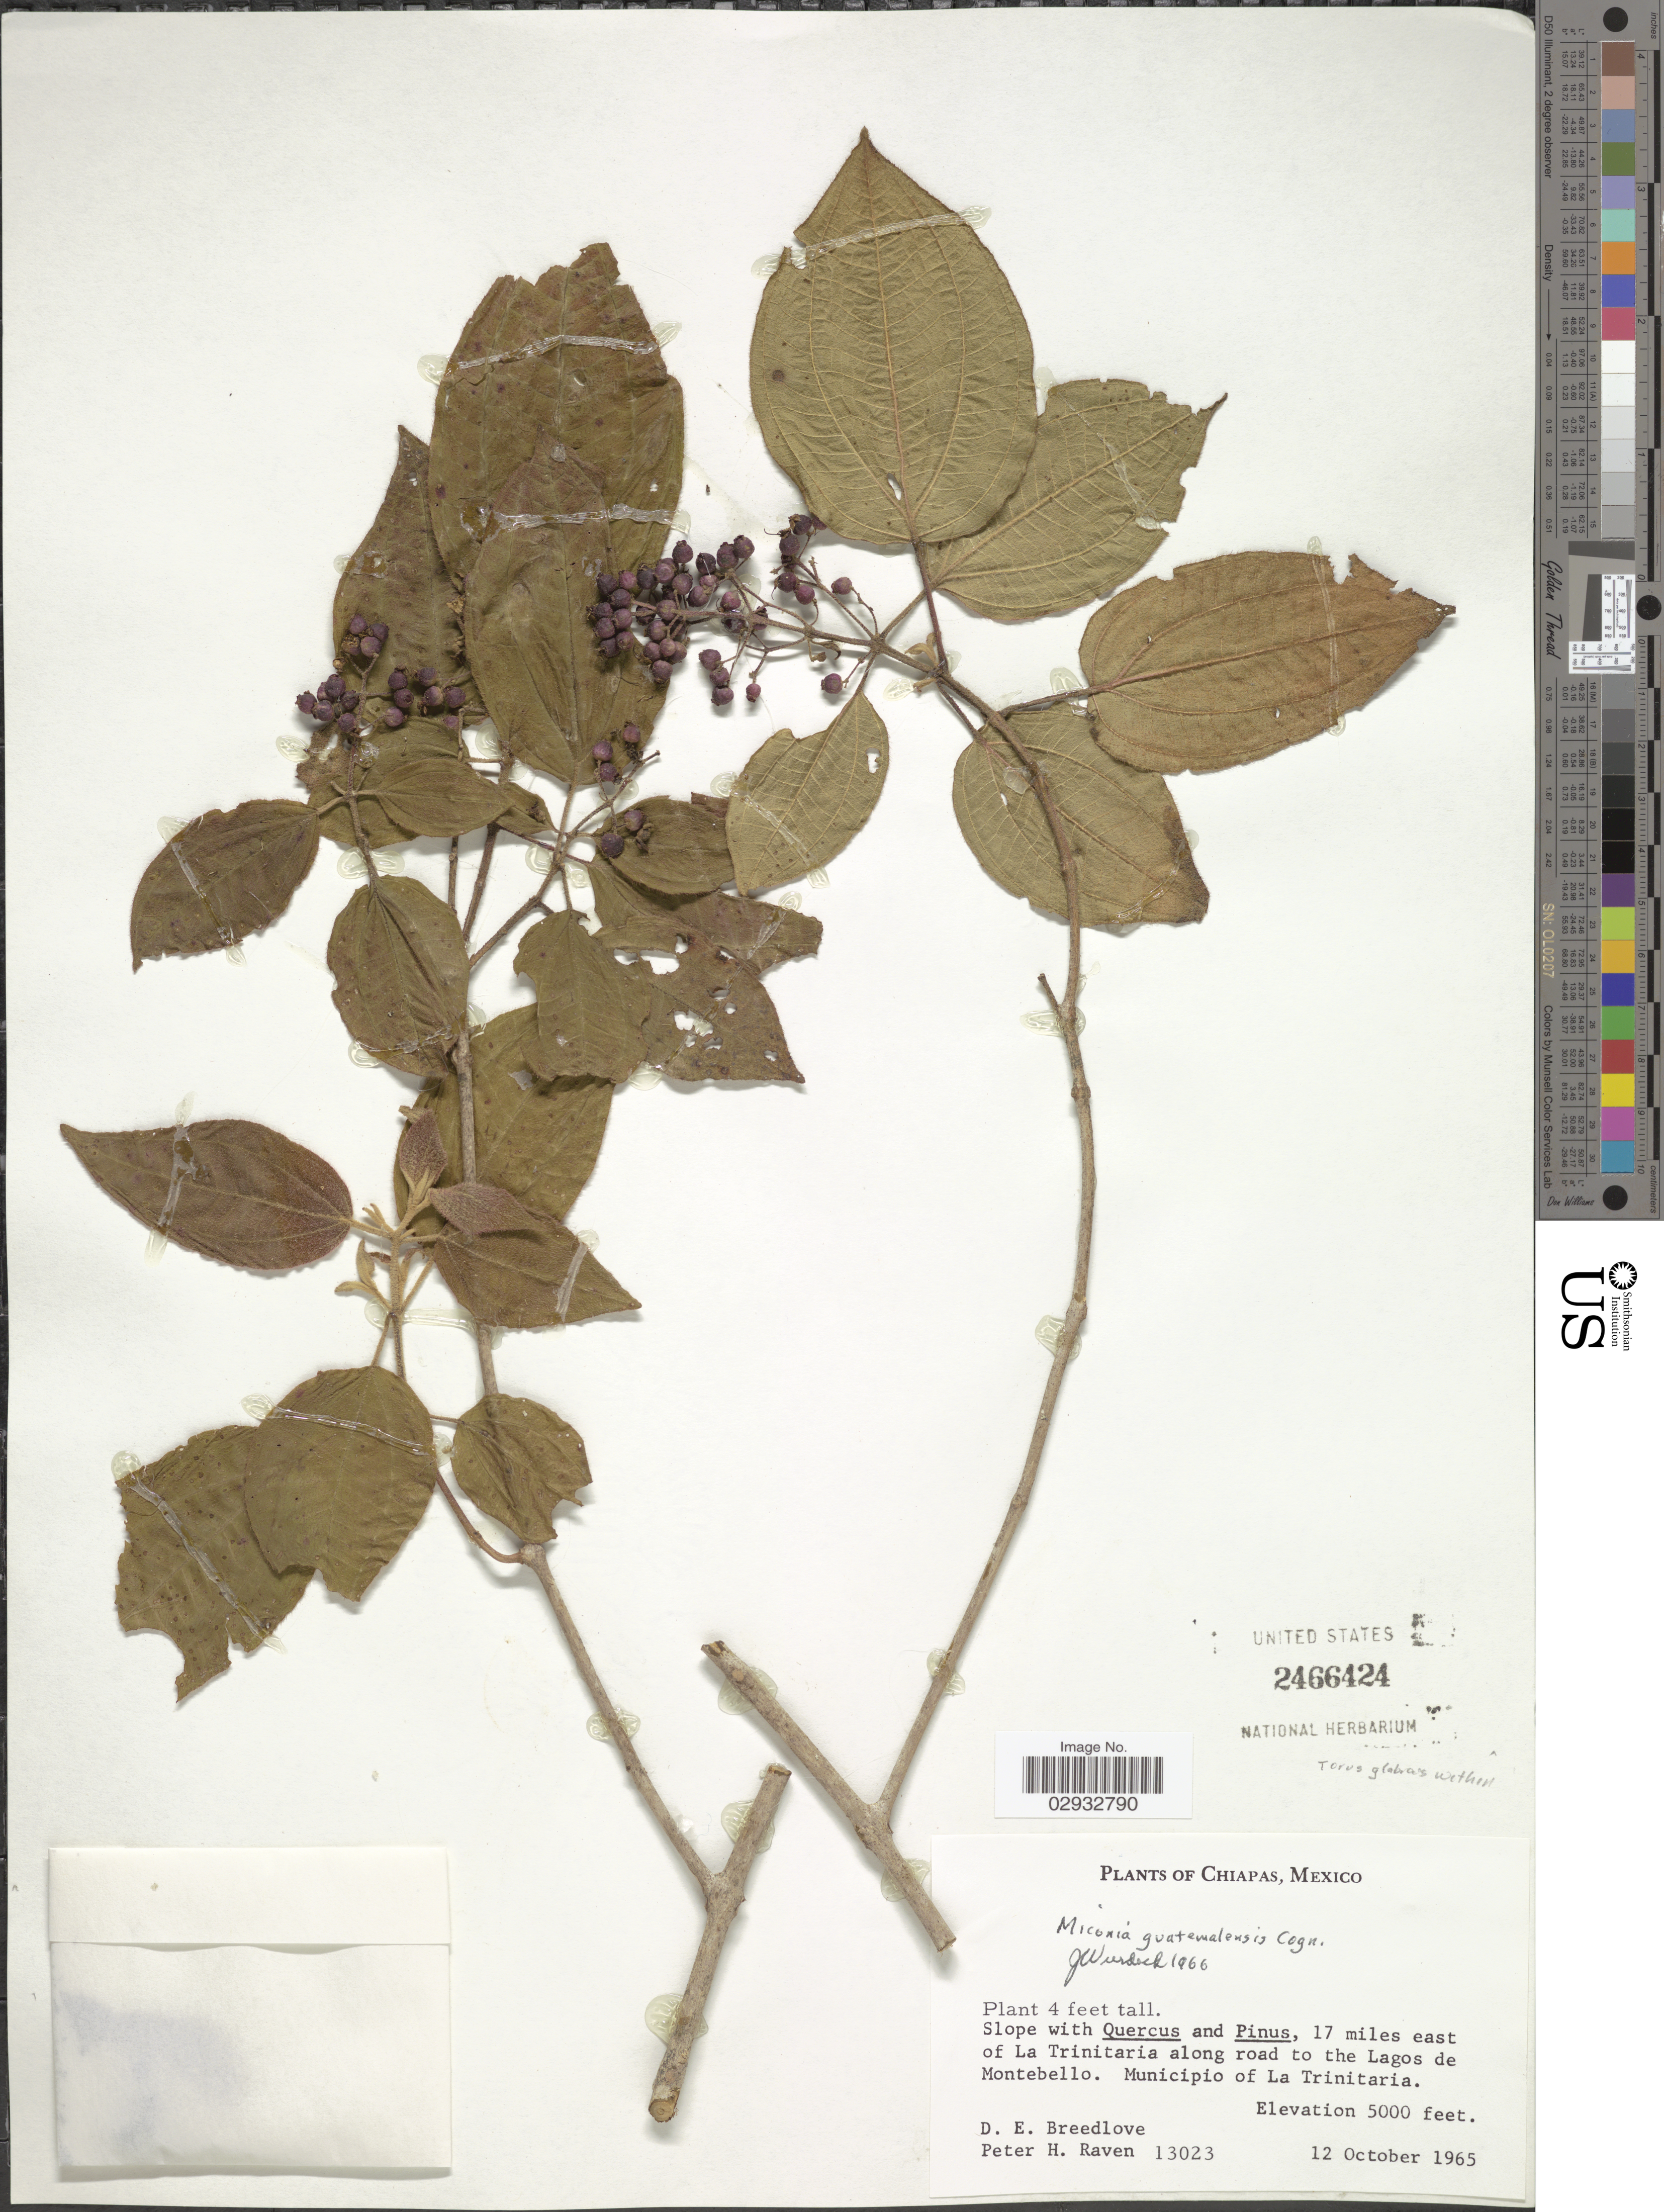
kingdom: Plantae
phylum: Tracheophyta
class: Magnoliopsida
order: Myrtales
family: Melastomataceae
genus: Miconia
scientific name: Miconia guatemalensis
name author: Cogn. in Donn. Sm.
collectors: D. E. Breedlove & P. Raven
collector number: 13023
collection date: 1965-10-12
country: Mexico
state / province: Chiapas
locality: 17 miles east of La Trinitaria along road to the Lagos de Montebello. Municipio of La Trinitaria.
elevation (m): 1524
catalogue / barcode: US 2466424